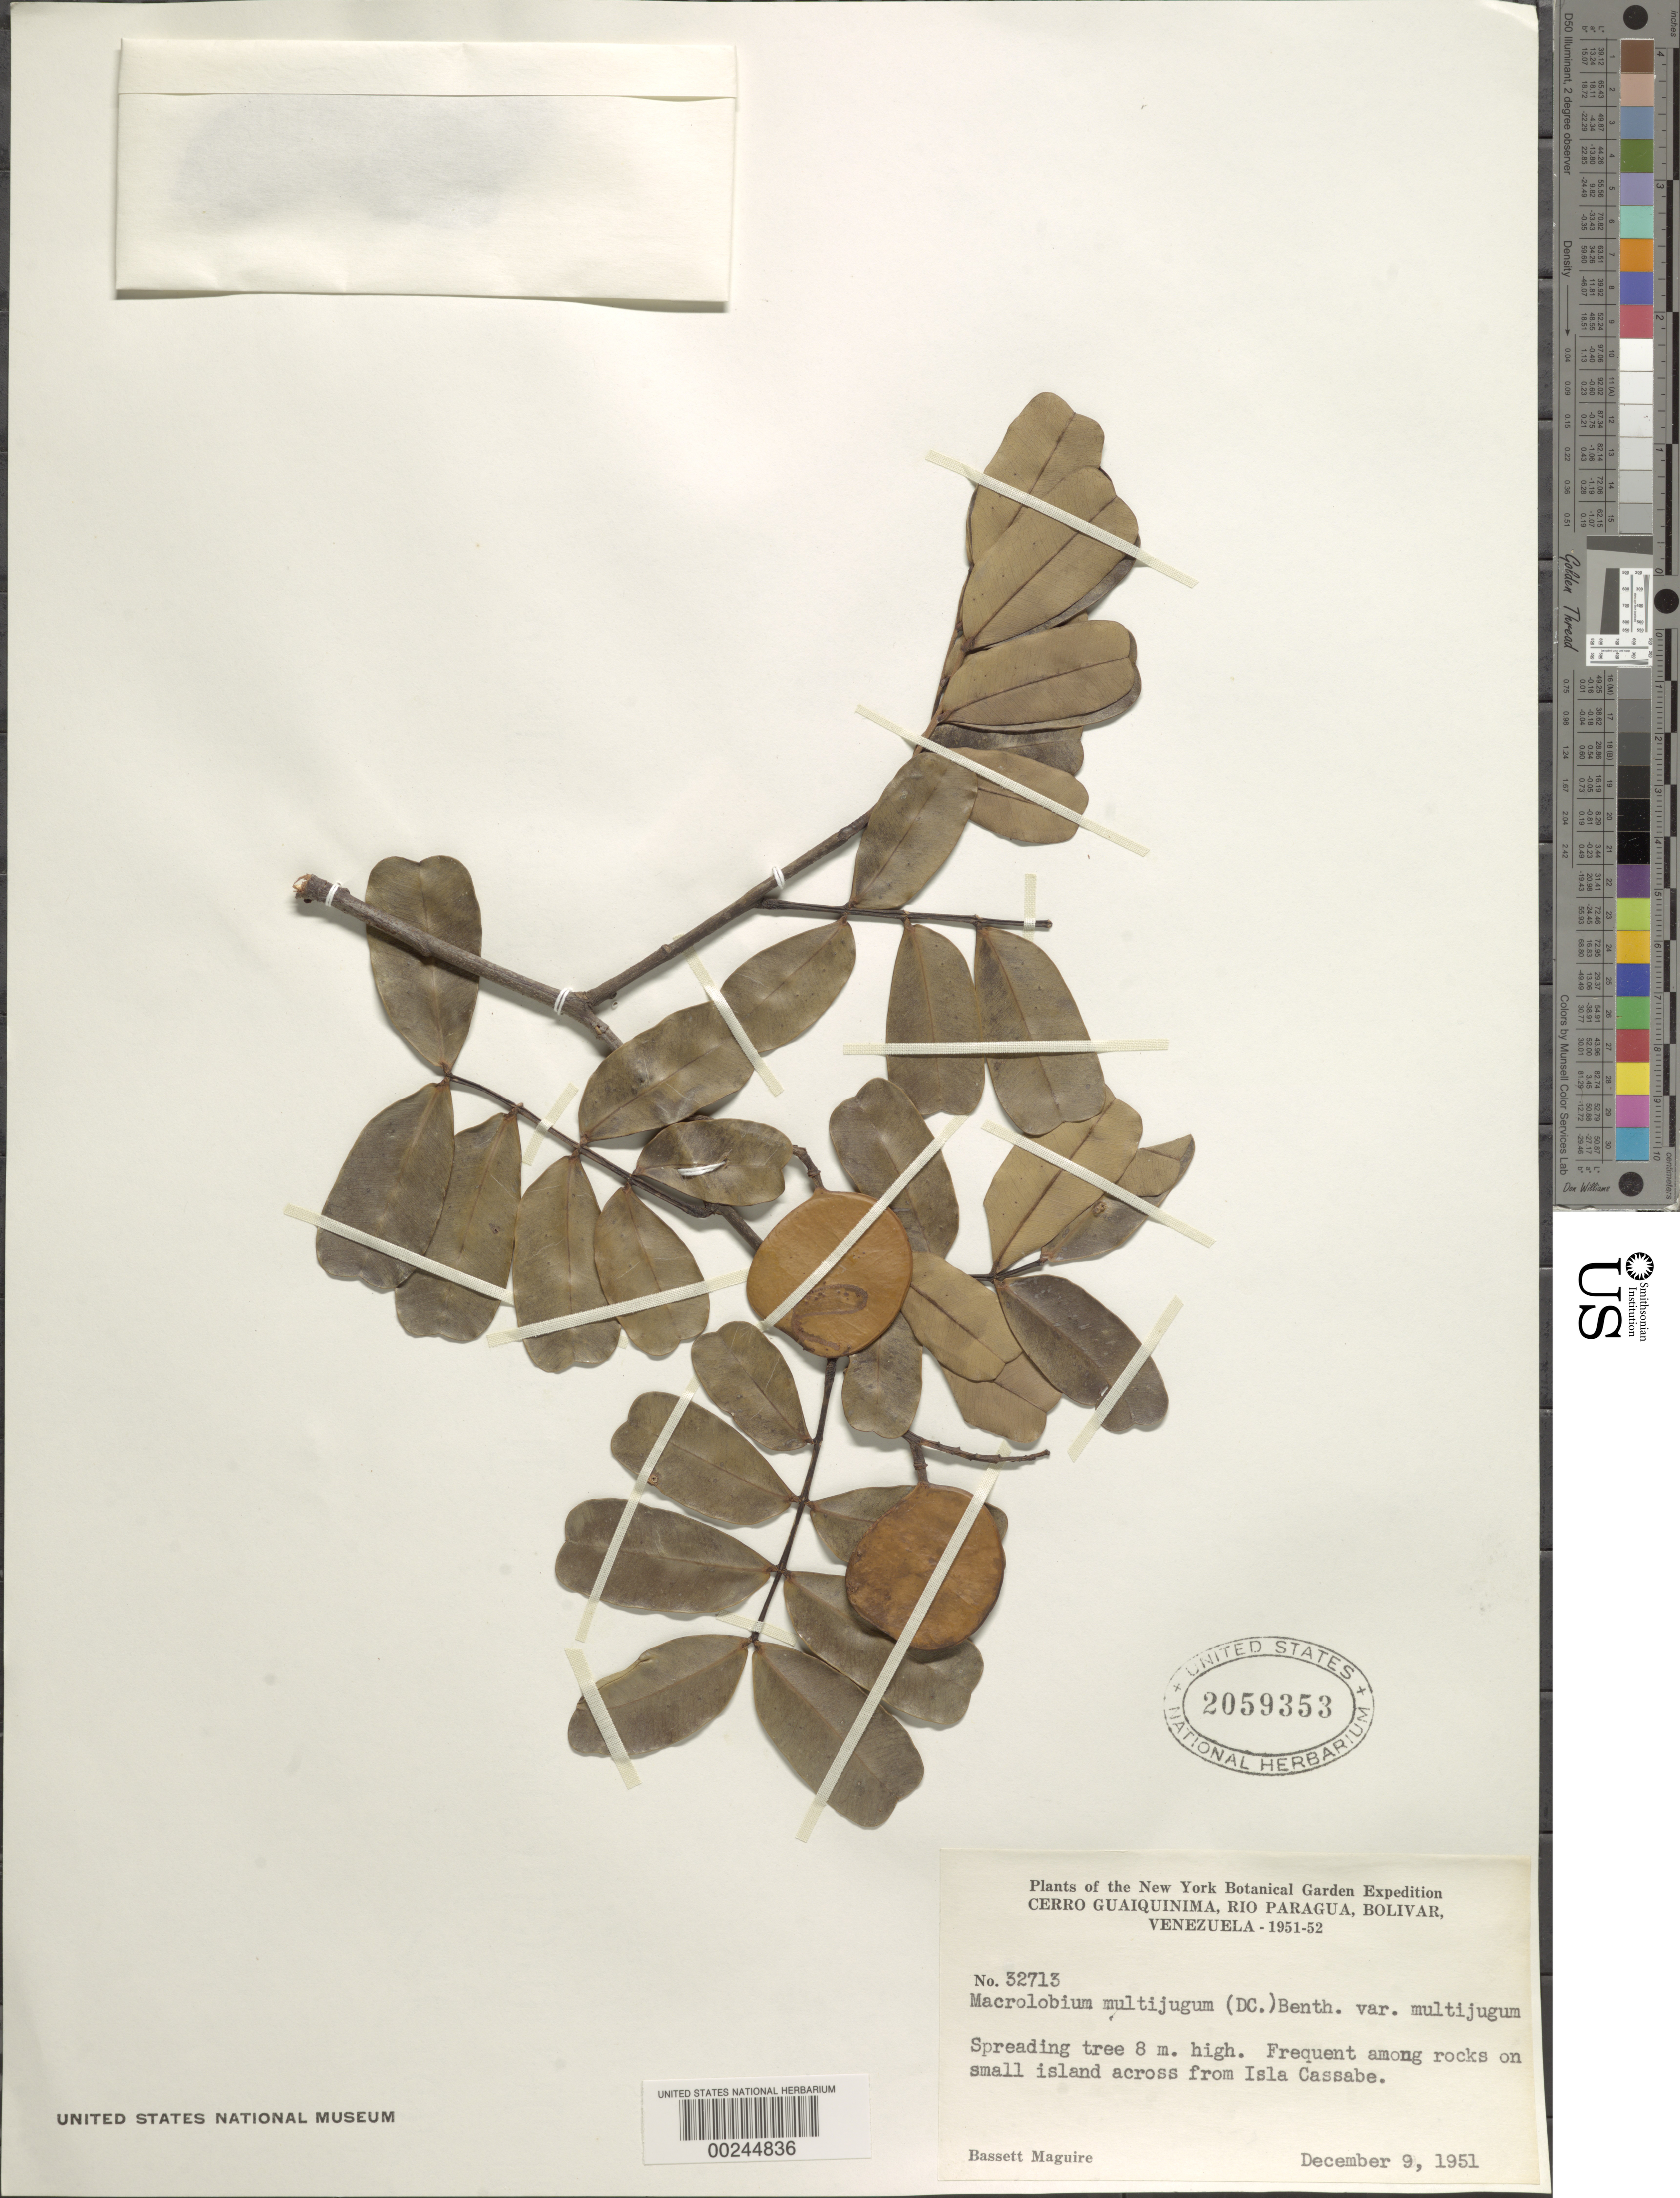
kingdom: Plantae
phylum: Tracheophyta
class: Magnoliopsida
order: Fabales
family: Fabaceae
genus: Macrolobium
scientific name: Macrolobium multijugum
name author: (DC.) Benth.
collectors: B. Maguire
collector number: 32713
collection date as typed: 09 Dec 1951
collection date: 1951-12-09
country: Venezuela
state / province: Bolivar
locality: On small island across from isla cassabe; cerro guaiquinima, rio paragua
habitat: Amoung rocks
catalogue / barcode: US 2059353